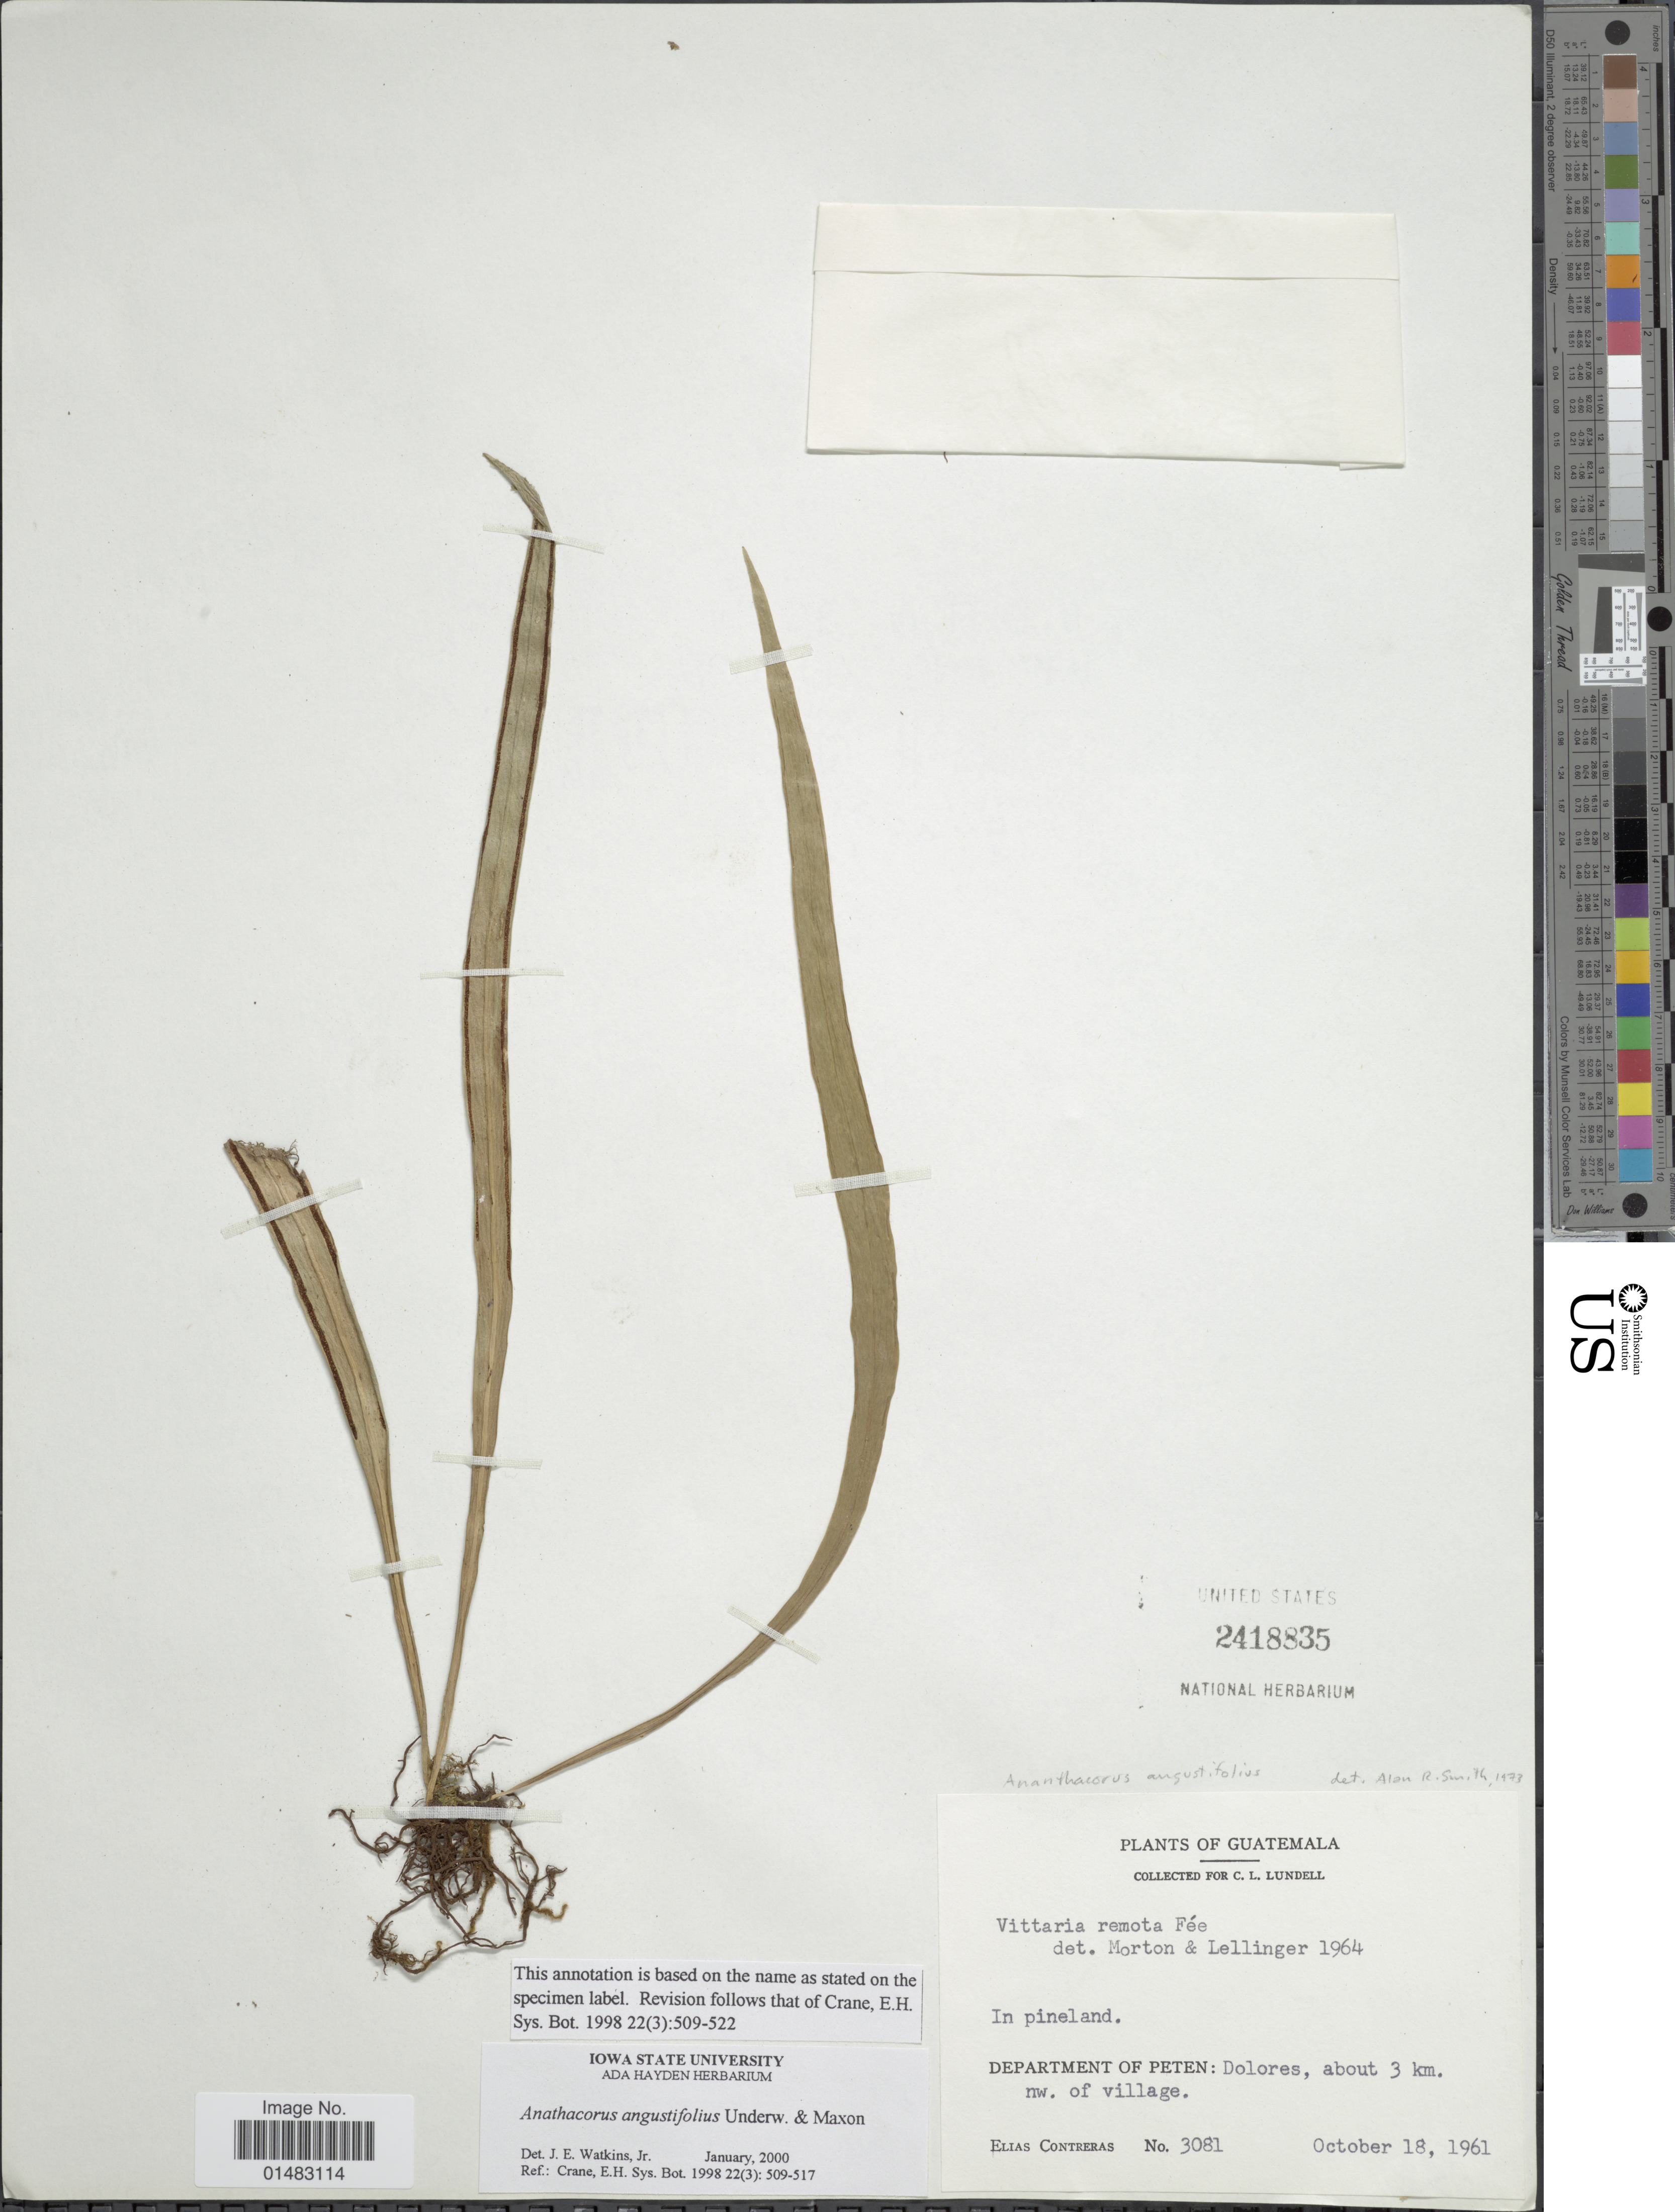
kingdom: Plantae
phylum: Tracheophyta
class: Polypodiopsida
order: Polypodiales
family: Pteridaceae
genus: Ananthacorus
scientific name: Ananthacorus angustifolius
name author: (Sw.) Underw. & Maxon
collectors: E. Contreras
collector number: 3081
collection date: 1961-10-18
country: Guatemala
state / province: El Petén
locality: Dolores, about 3 km nw. of village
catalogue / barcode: US 2418835